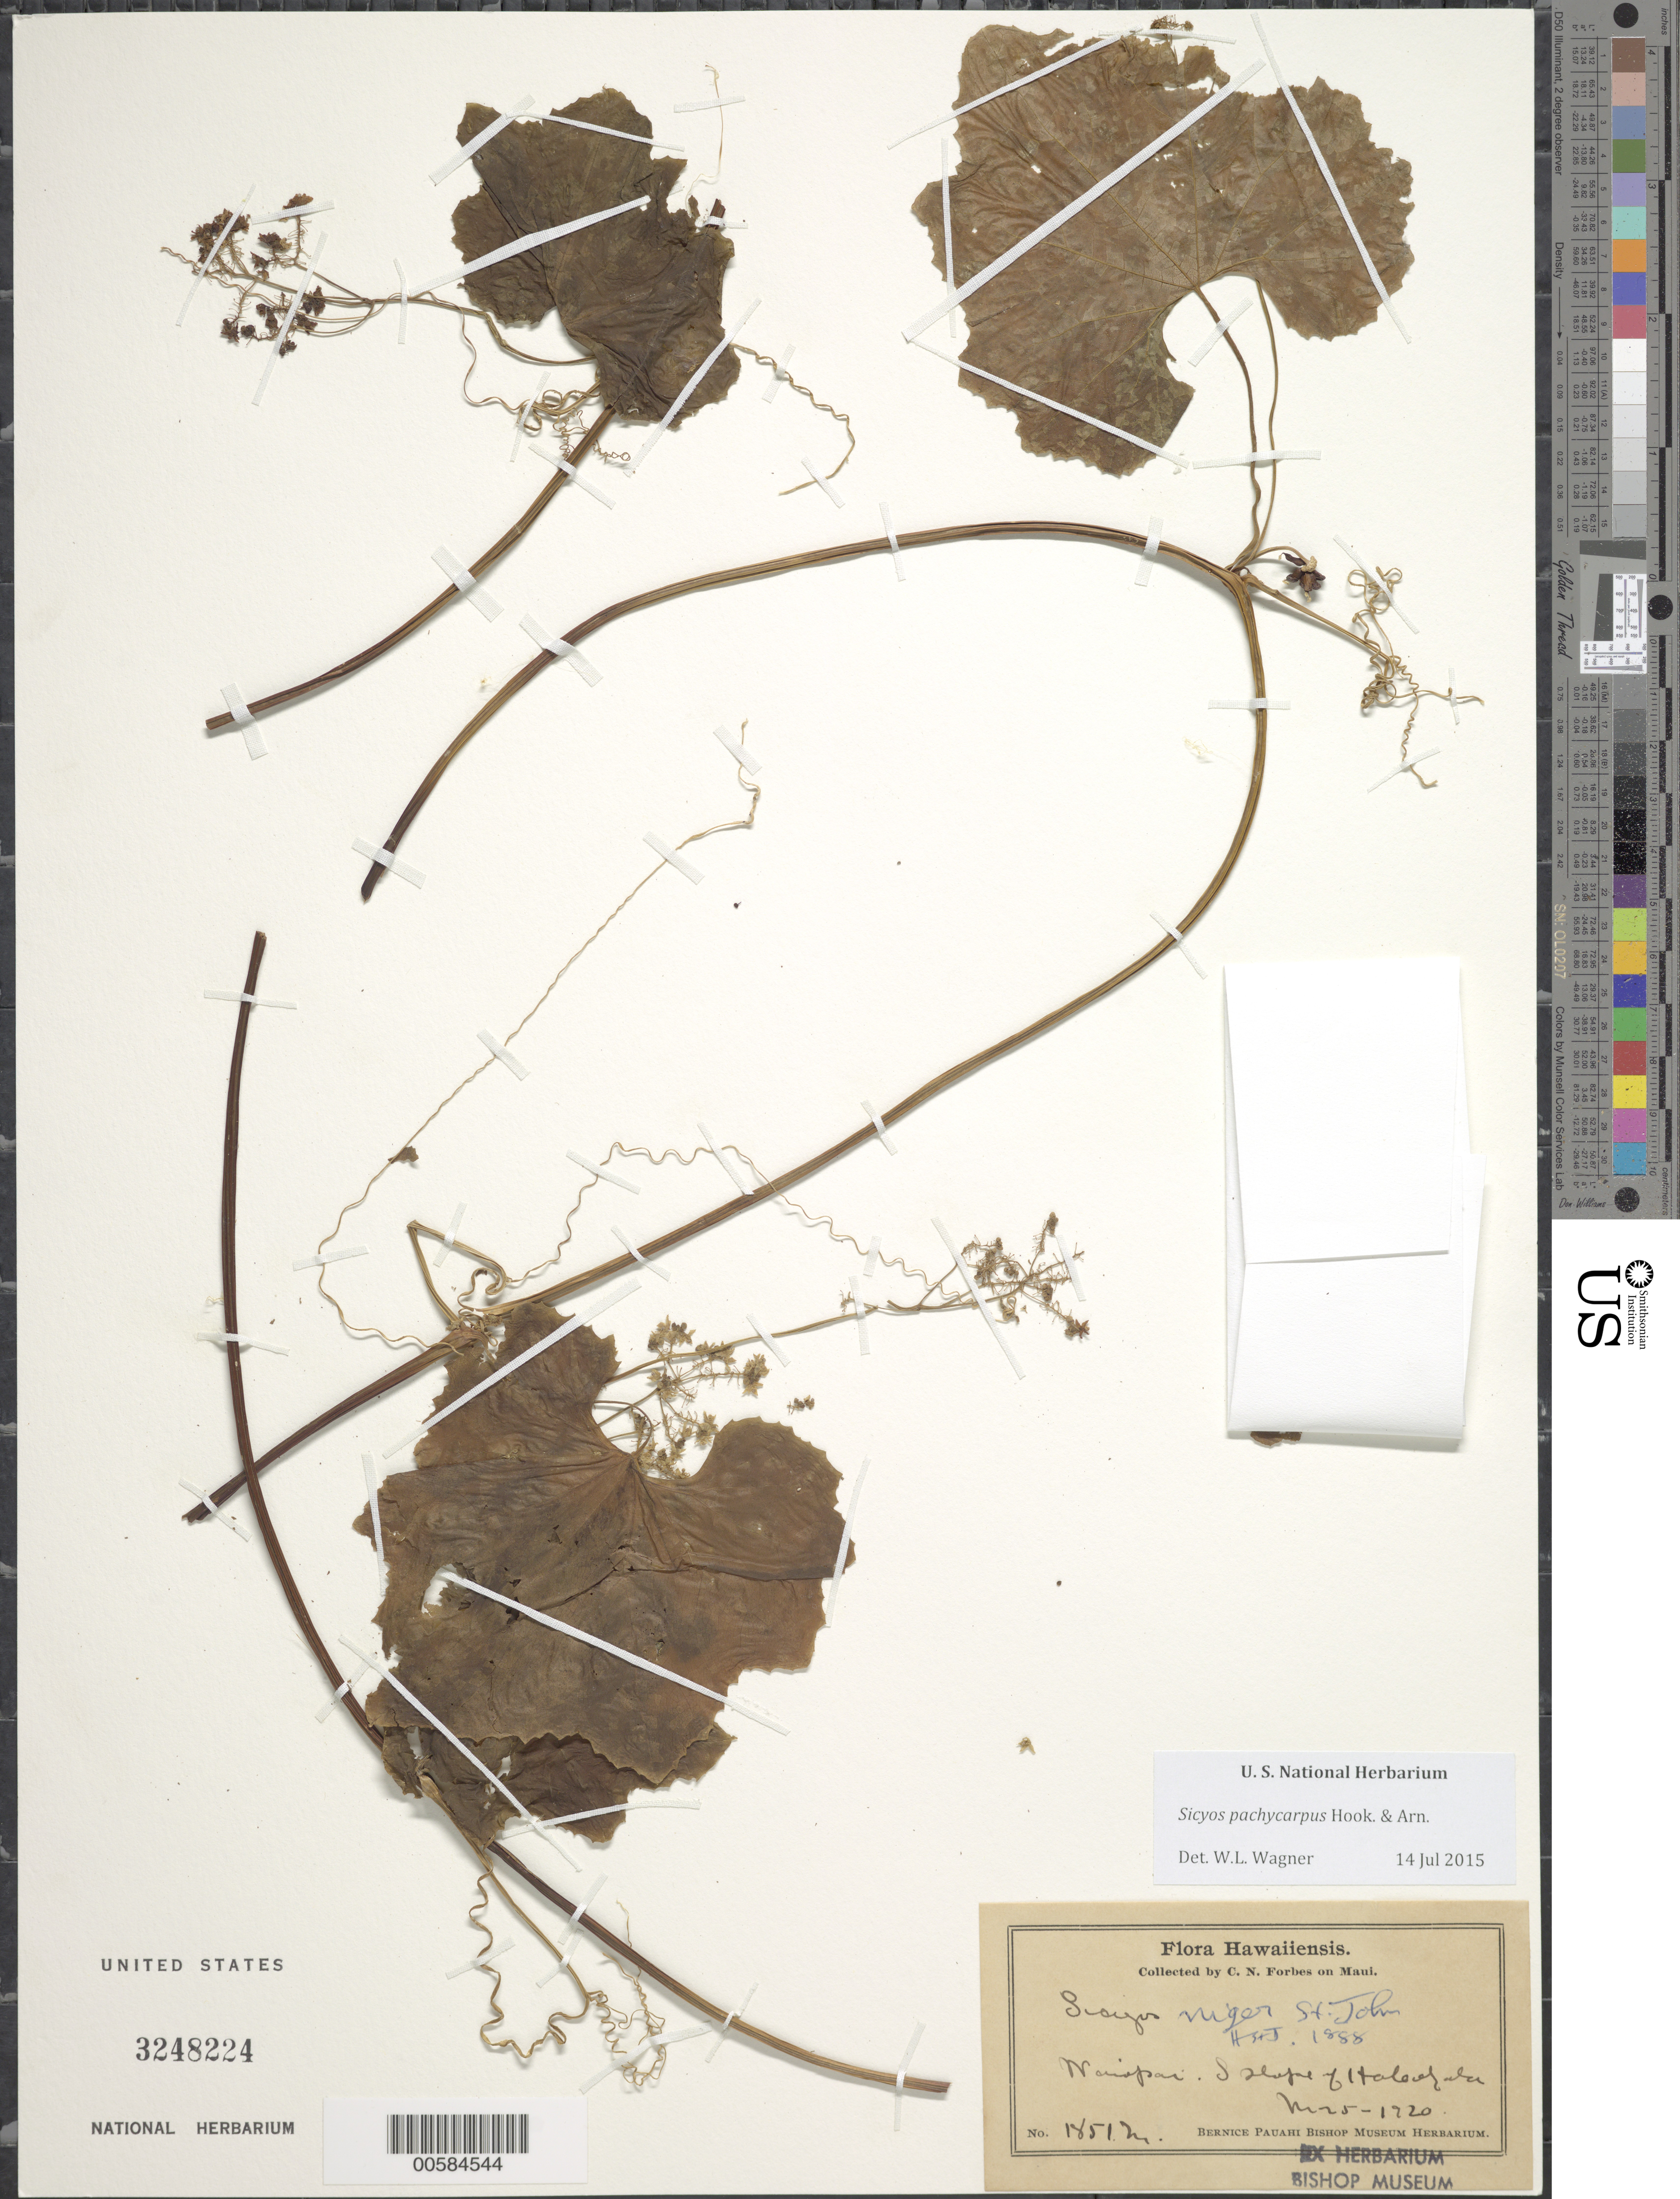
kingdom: Plantae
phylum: Tracheophyta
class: Magnoliopsida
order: Cucurbitales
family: Cucurbitaceae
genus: Sicyos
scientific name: Sicyos pachycarpus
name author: Hook. & Arn.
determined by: Wagner, W. L., (BOT), Smithsonian Institution - National Museum of Natural History (UNITED STATES)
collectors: C. N. Forbes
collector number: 1851.M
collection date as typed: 5 Mar 1920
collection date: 1920-03-05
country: United States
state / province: Hawaii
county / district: Maui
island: Maui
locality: Waiopai, S slope of Haleakala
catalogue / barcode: US 3248224